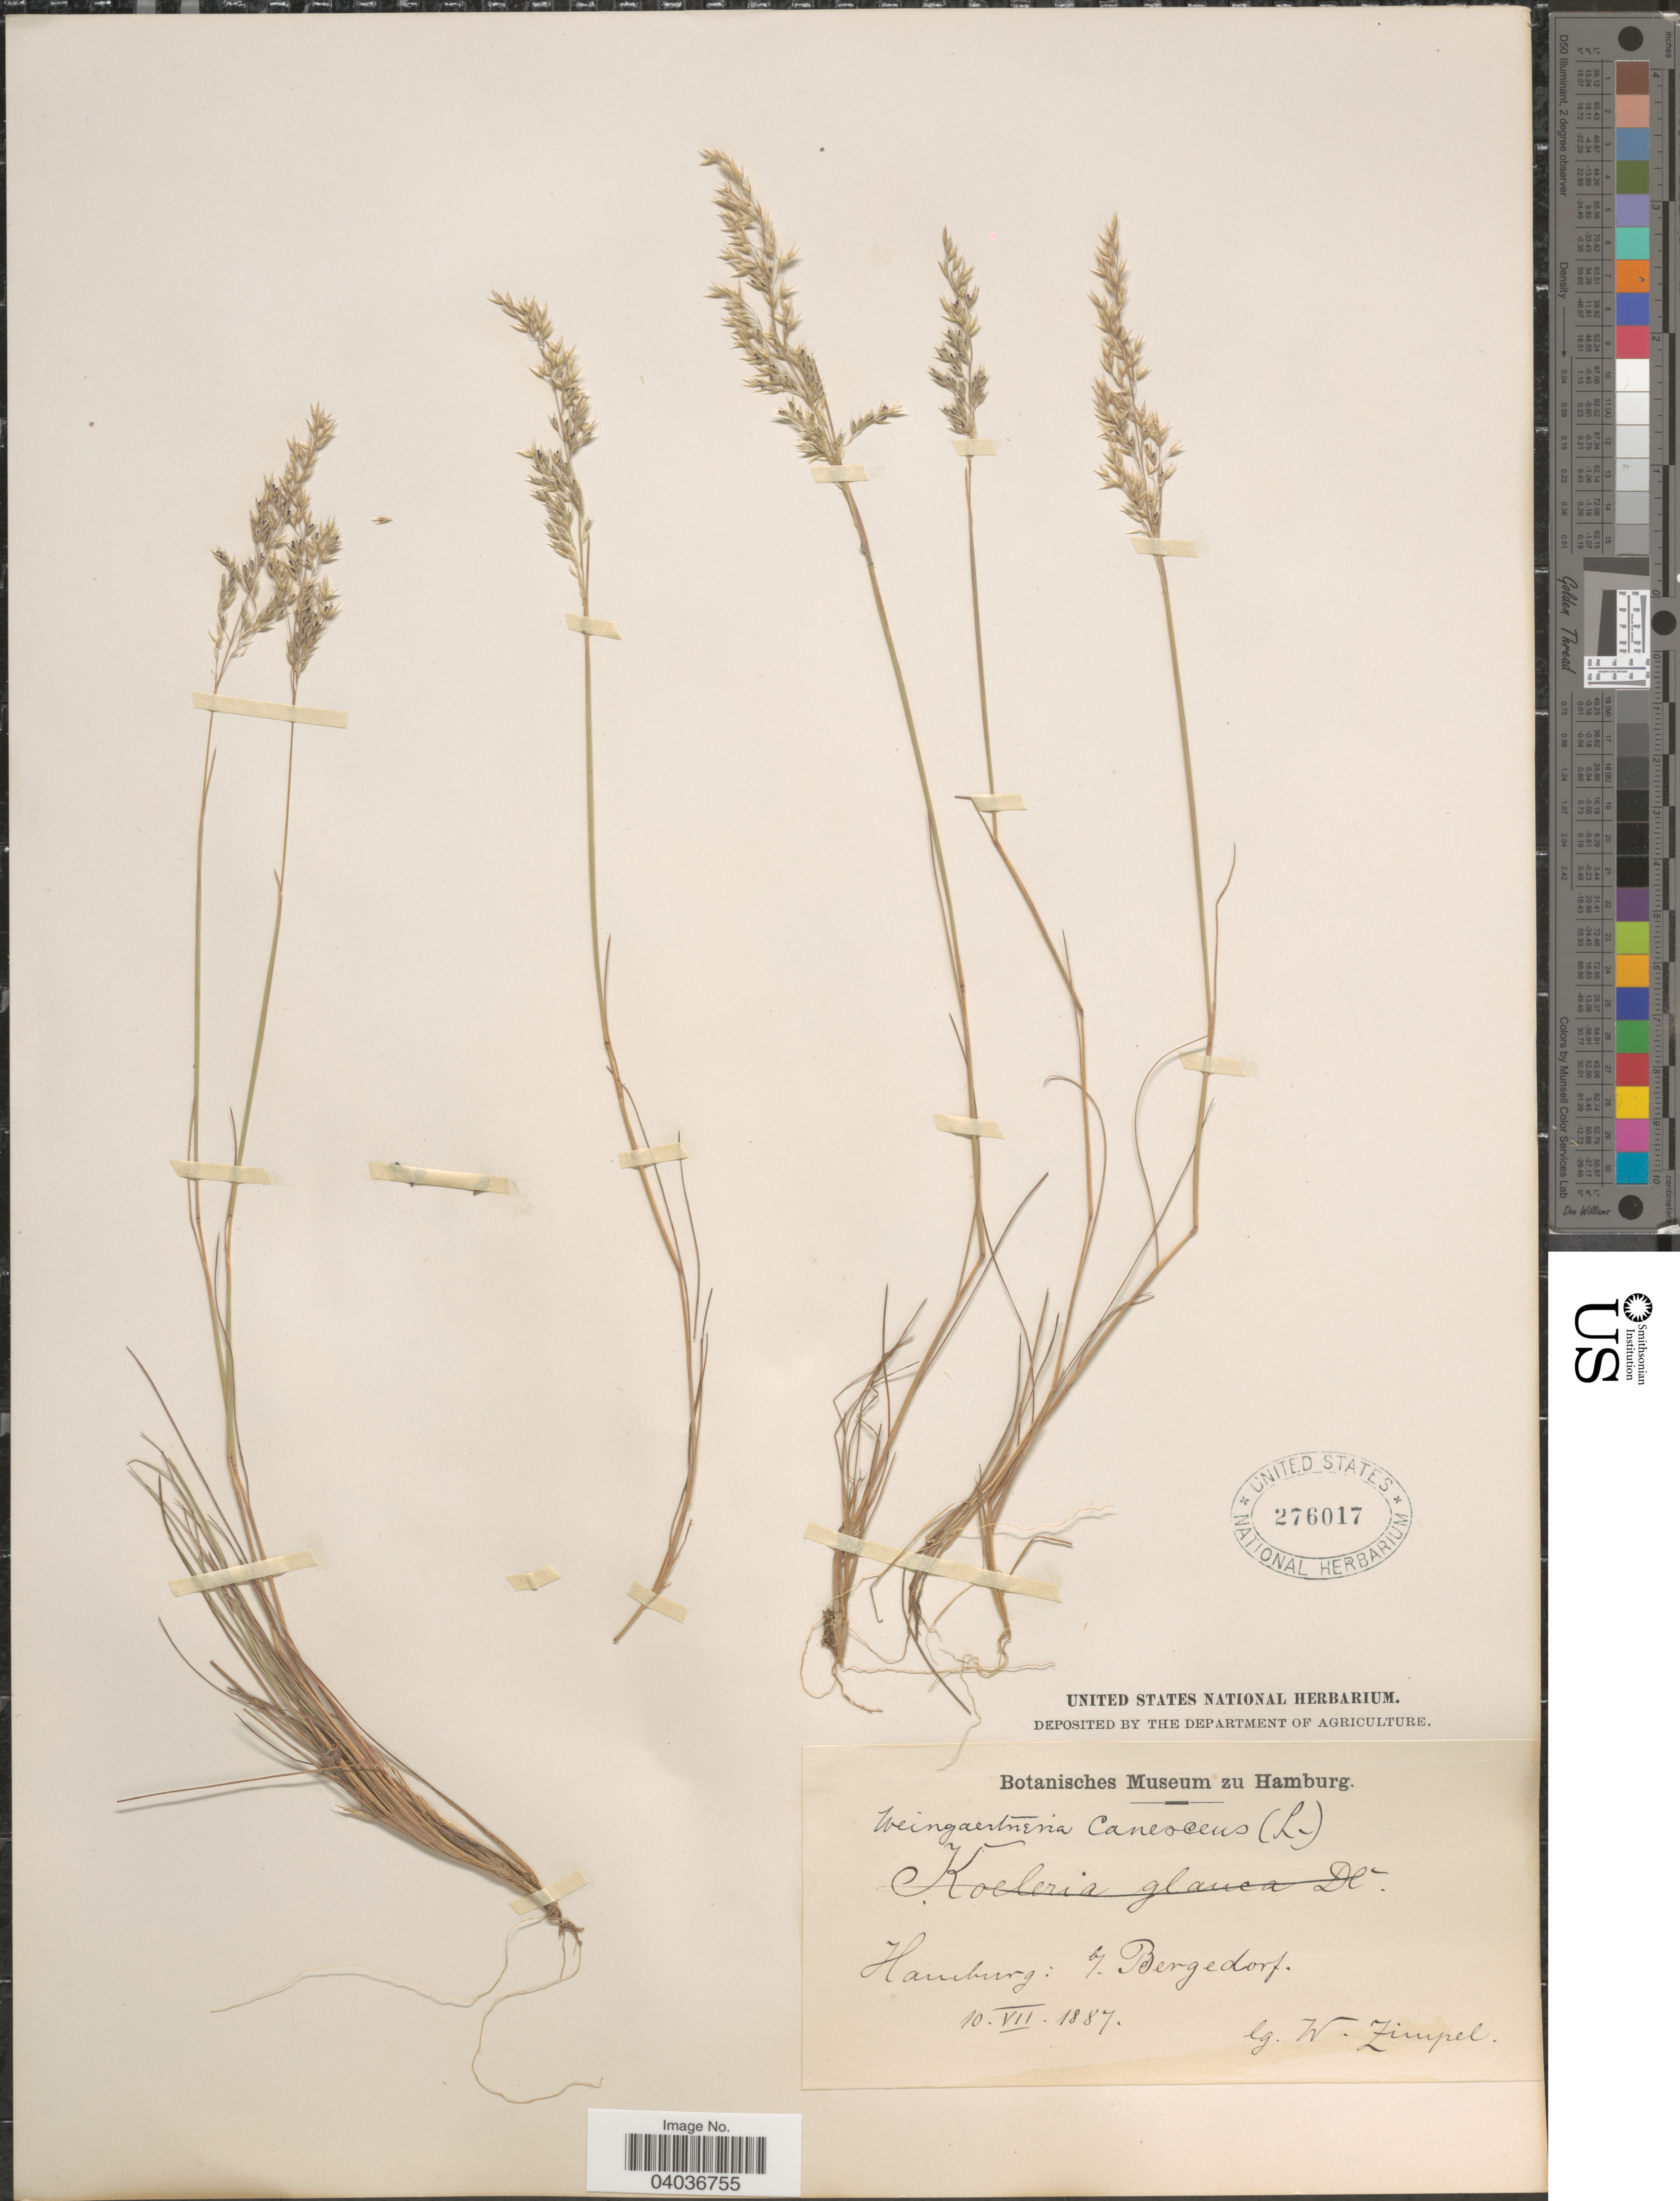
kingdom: Plantae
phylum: Tracheophyta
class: Liliopsida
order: Poales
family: Poaceae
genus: Corynephorus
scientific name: Corynephorus canescens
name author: (L, MEL) P. Beauv.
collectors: W. Zimpel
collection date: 1887-07-10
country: Germany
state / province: Hamburg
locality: B. Bergedorf.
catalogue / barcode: US 276017